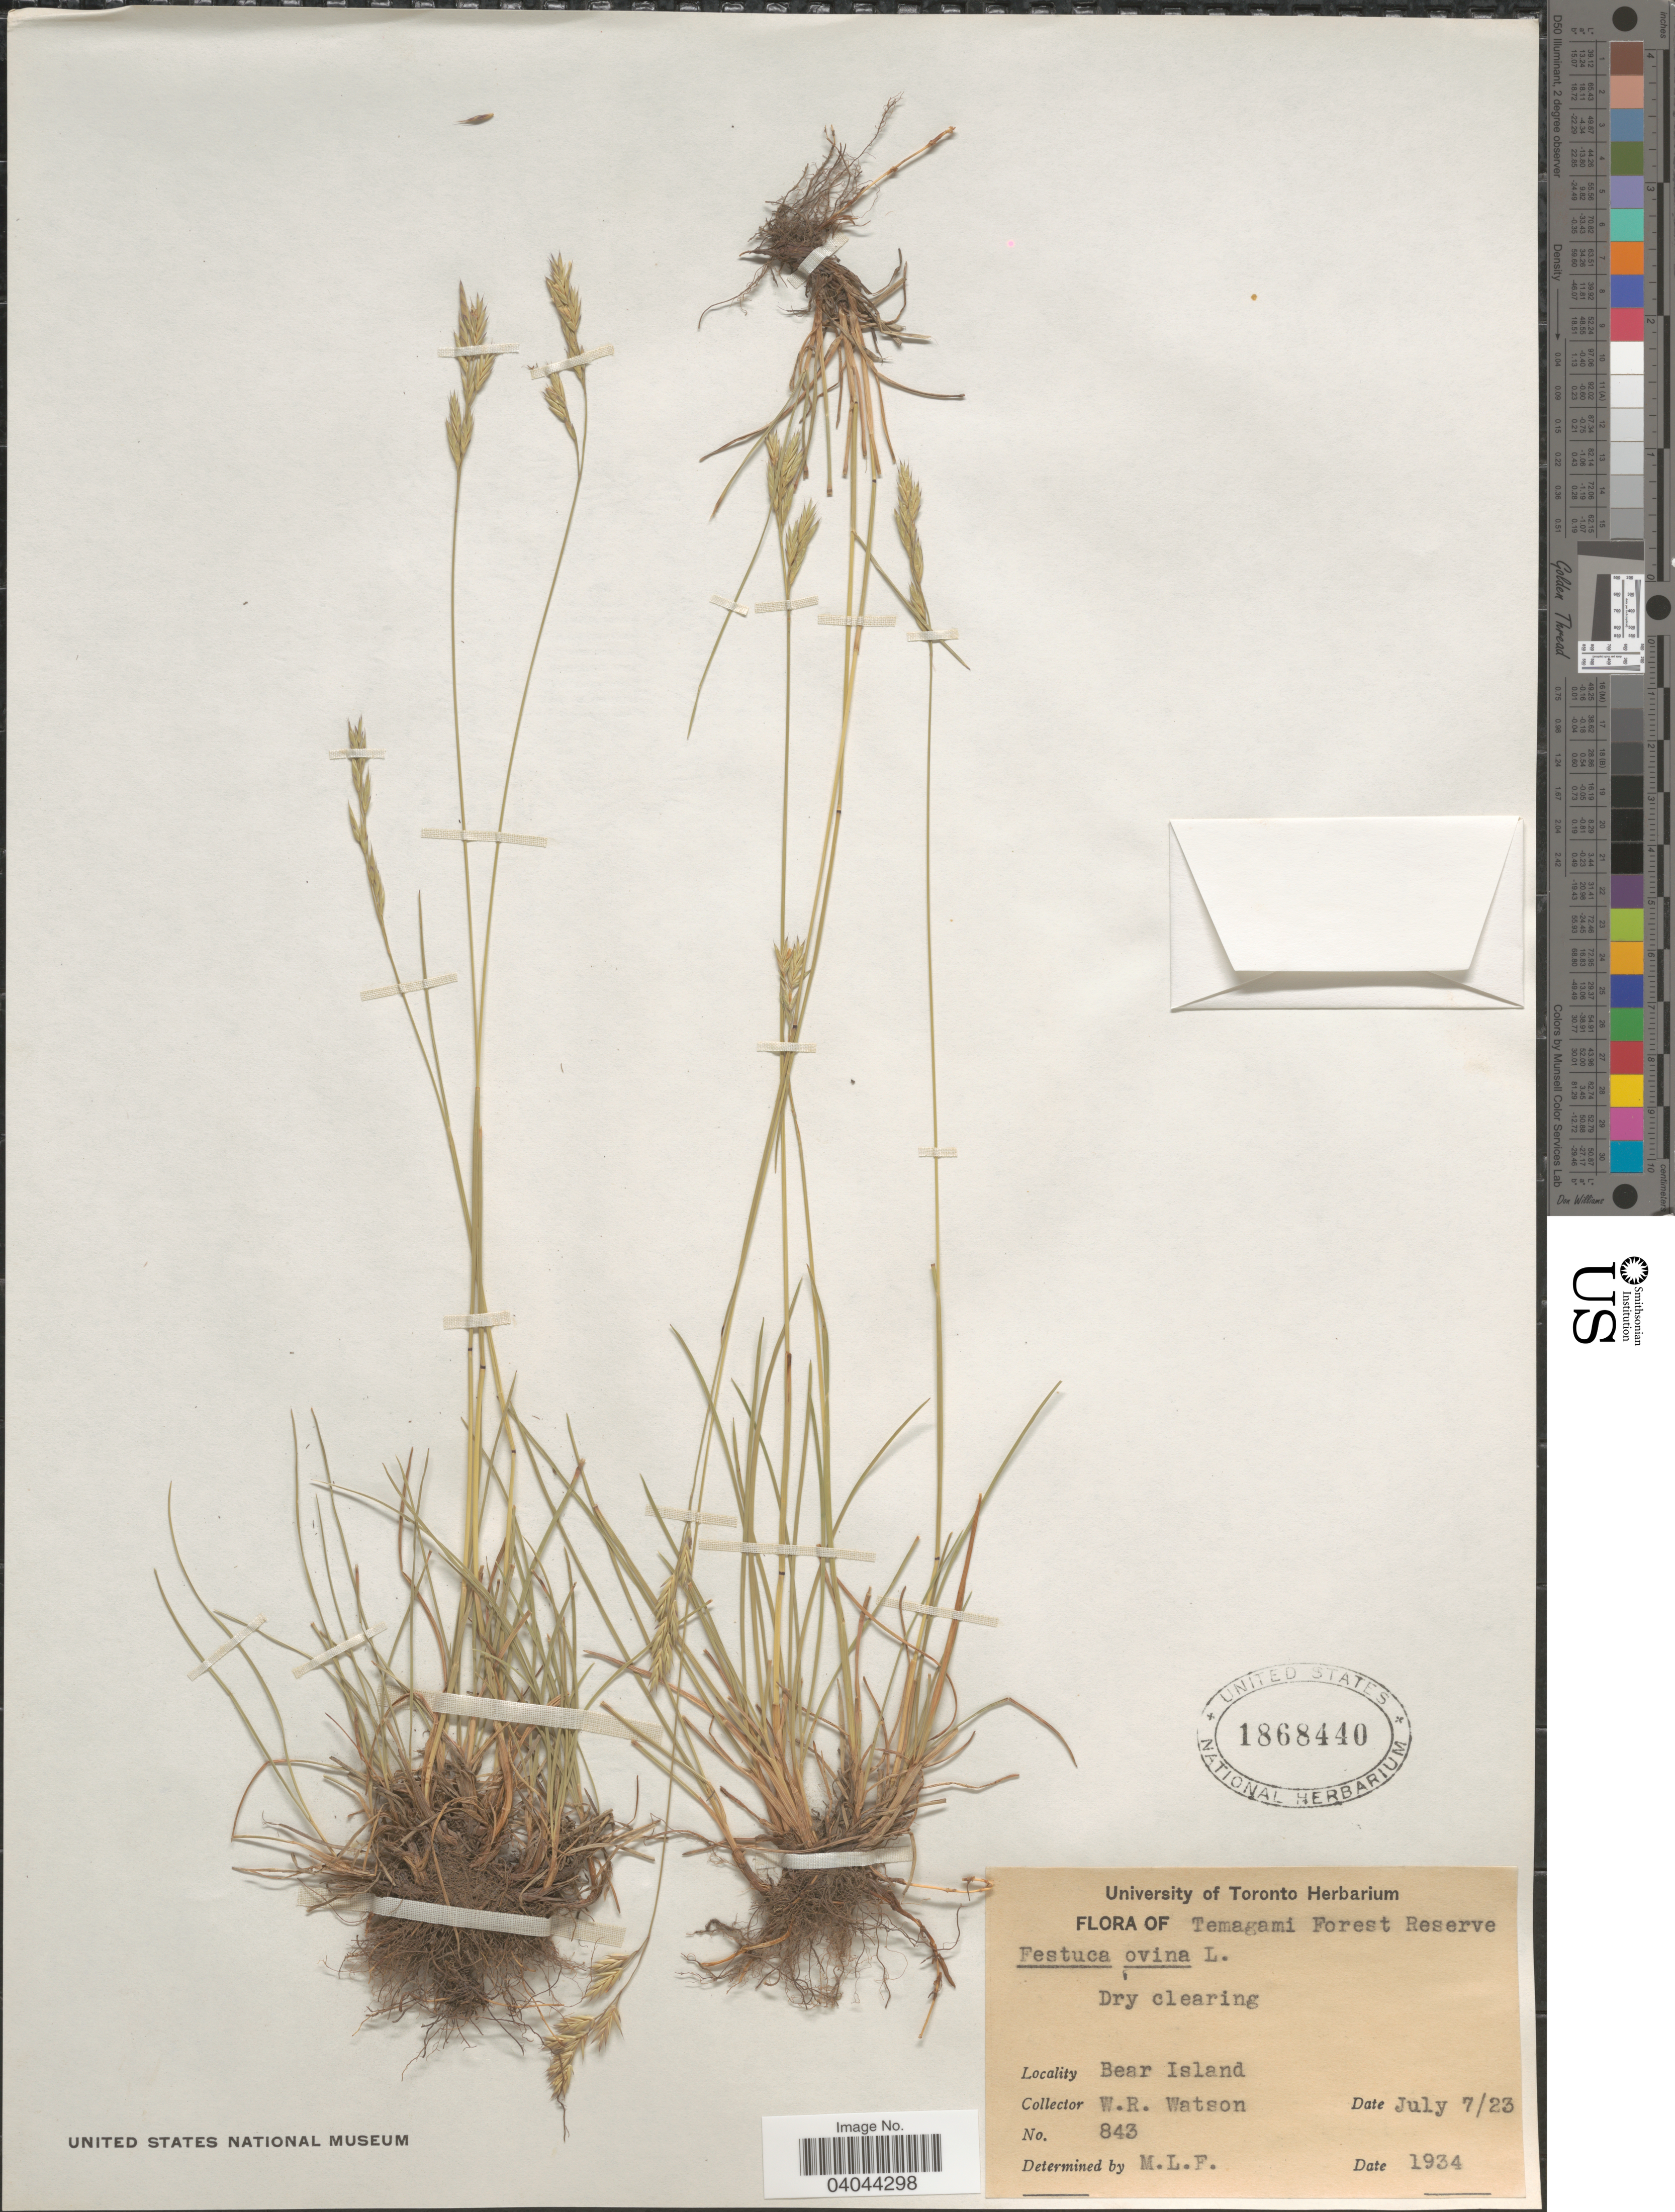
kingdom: Plantae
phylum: Tracheophyta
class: Liliopsida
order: Poales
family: Poaceae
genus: Festuca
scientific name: Festuca ovina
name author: L.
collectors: W. R. Watson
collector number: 843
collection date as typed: Transcribed d/m/y: 7/7/23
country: Canada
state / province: Ontario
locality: Temagami Forest Reserve. Bear Island.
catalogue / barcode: US 1868440